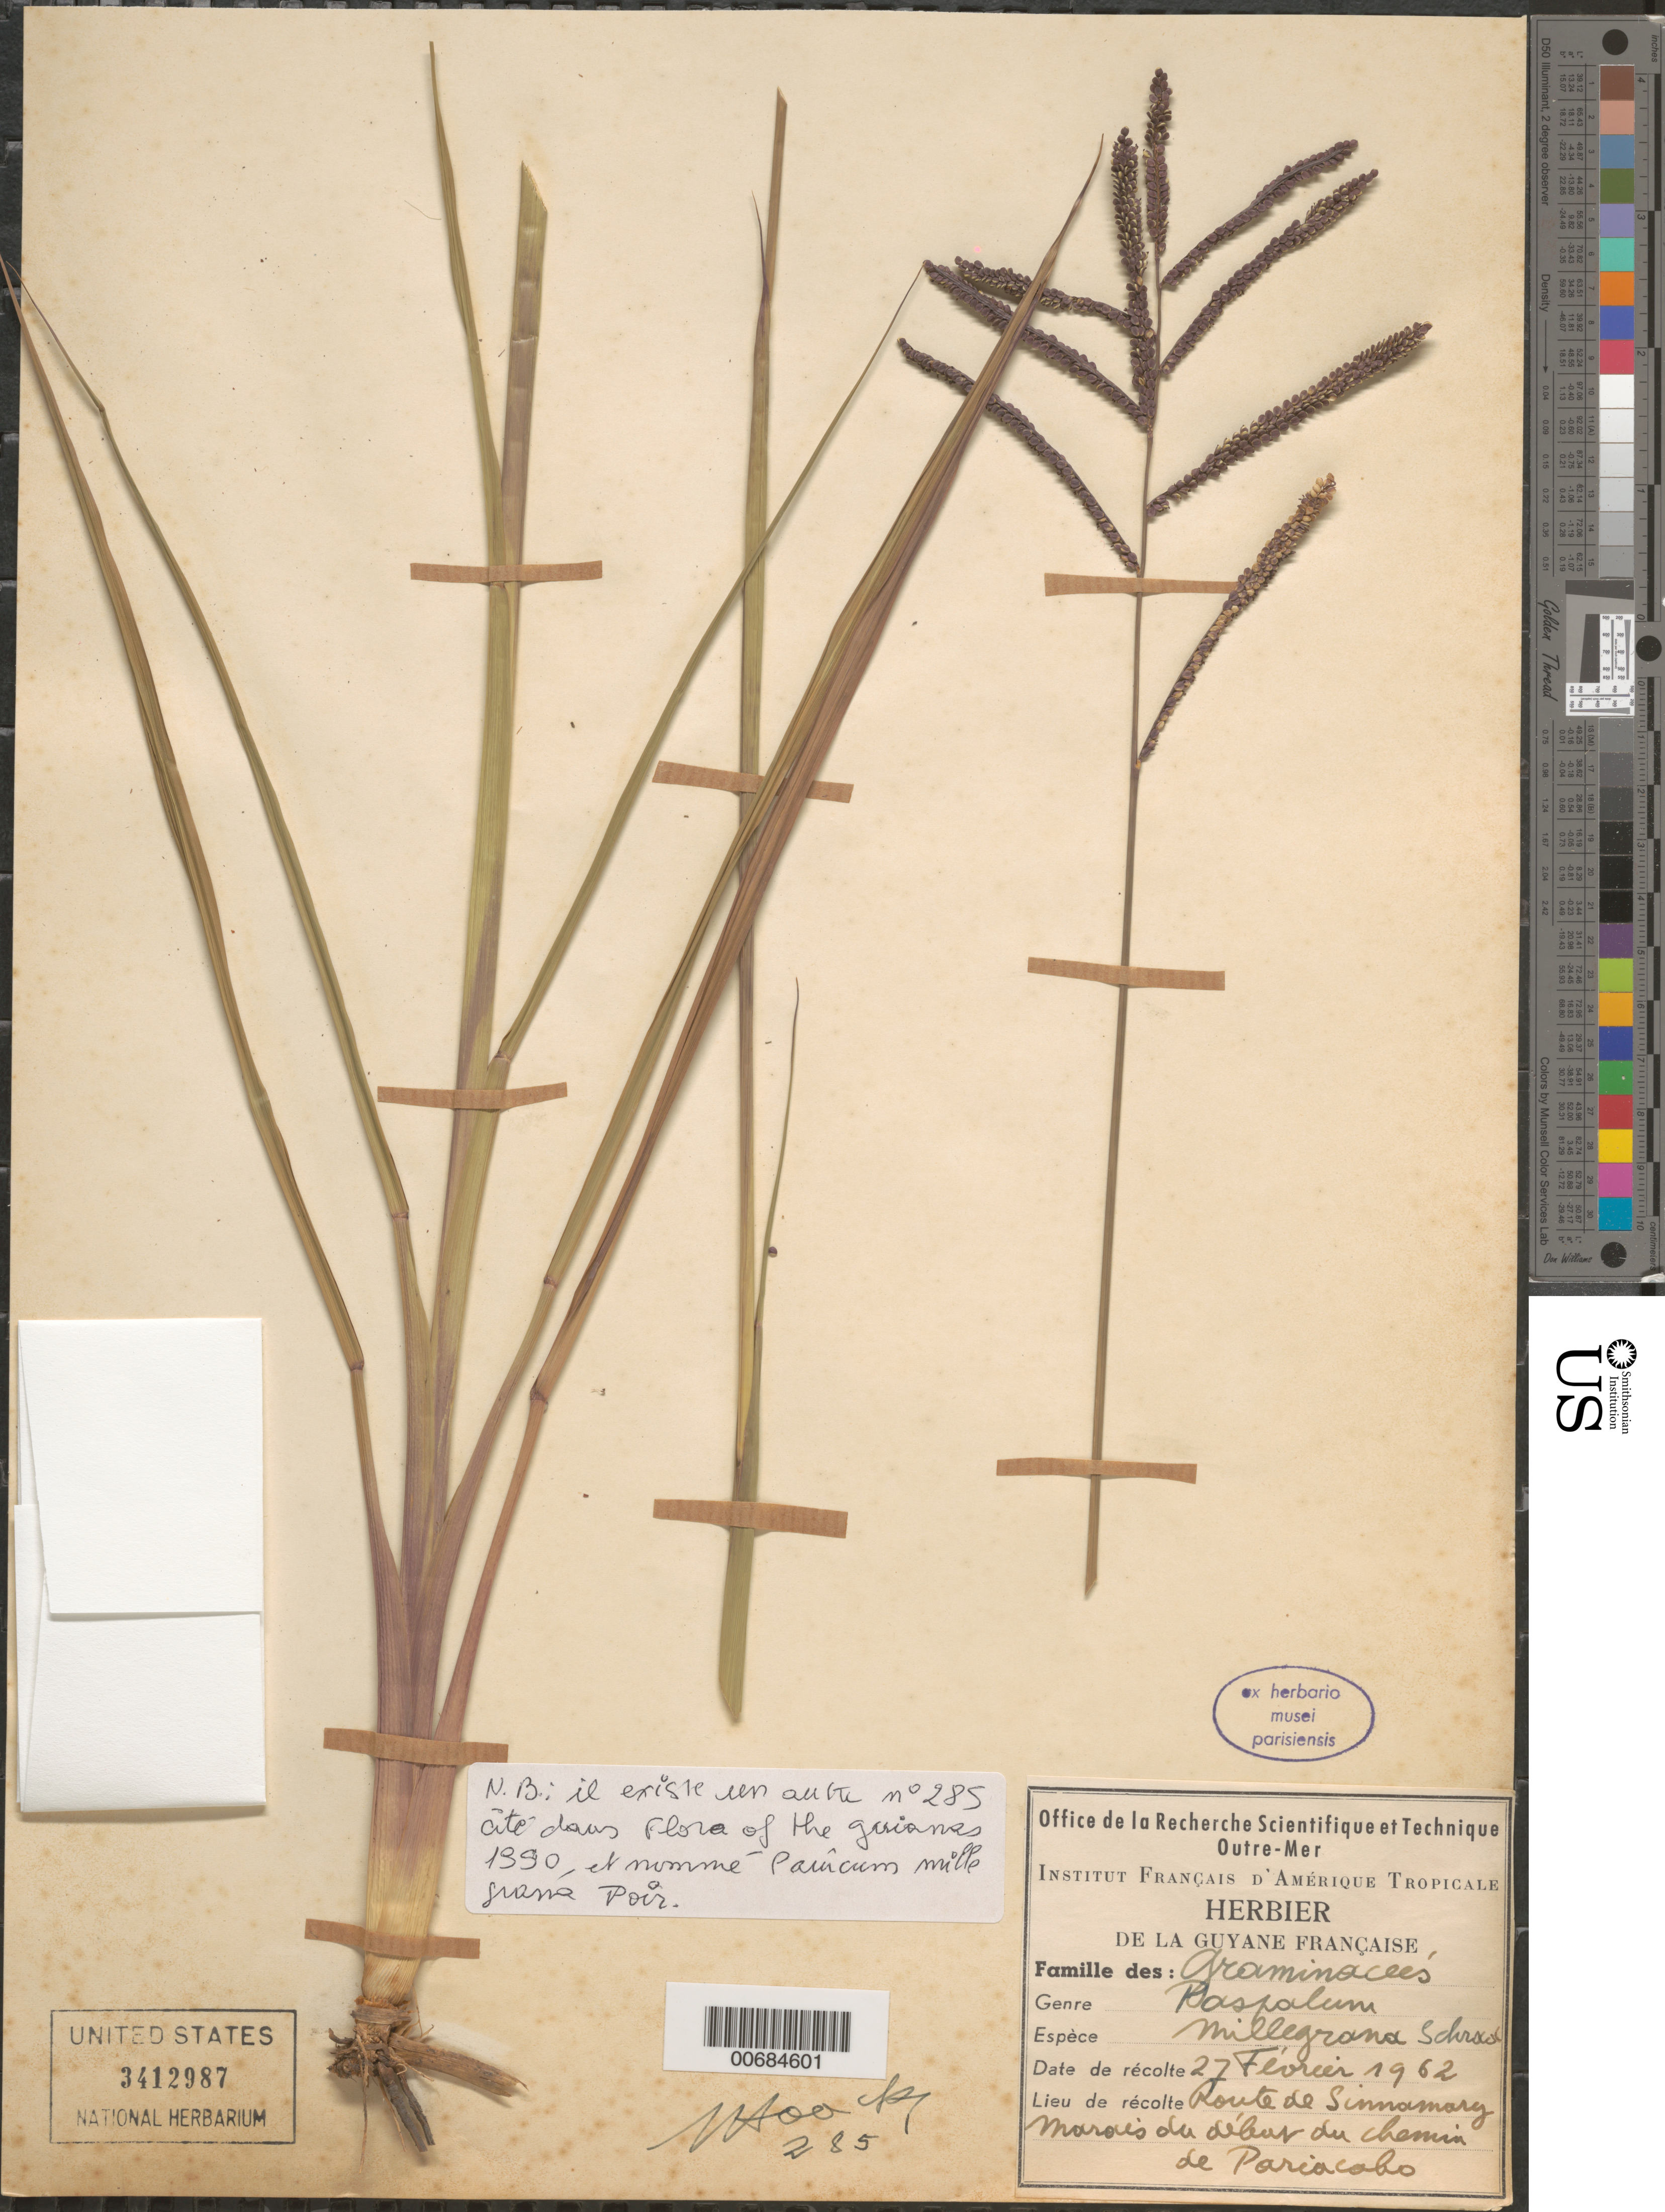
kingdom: Plantae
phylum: Tracheophyta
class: Liliopsida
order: Poales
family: Poaceae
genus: Paspalum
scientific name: Paspalum millegrana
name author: Schrad.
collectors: J. Hoock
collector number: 285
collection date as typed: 27-Feb-62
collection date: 1962-02-27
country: French Guiana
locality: Route de Sinnamary, Pariacabo, début du chemin de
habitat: Marais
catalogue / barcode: US 3412987